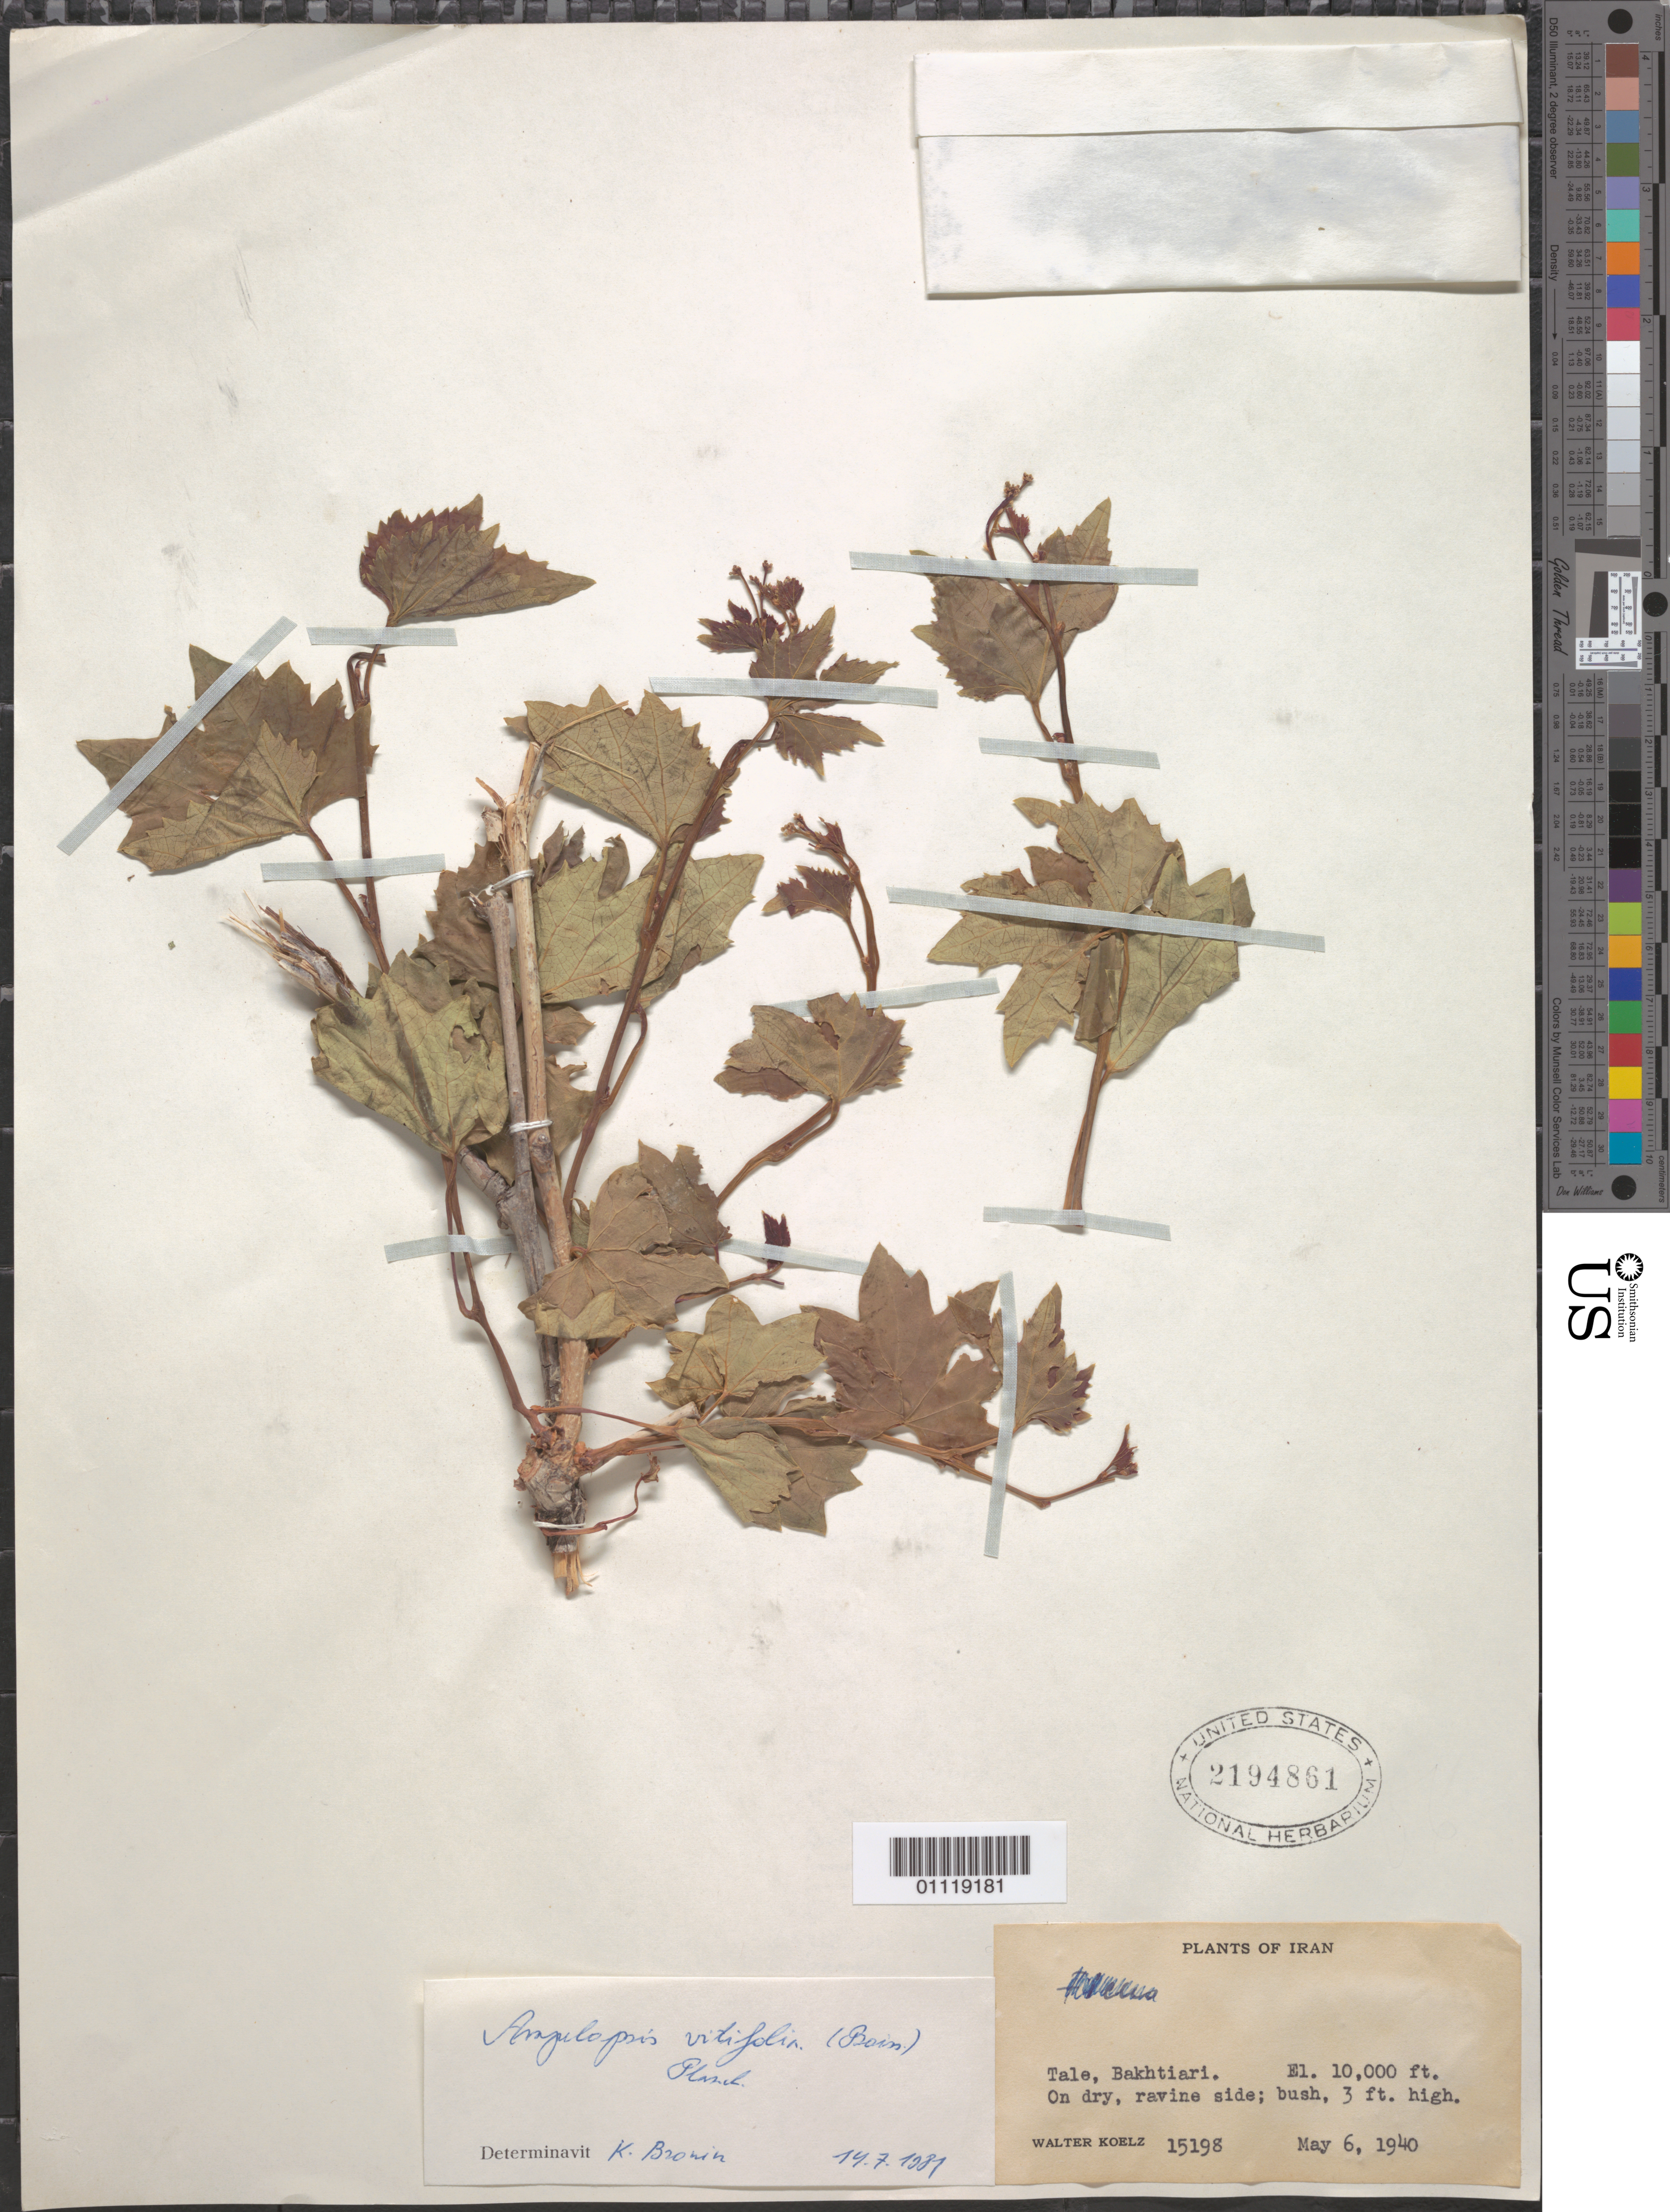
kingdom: Plantae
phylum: Tracheophyta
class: Magnoliopsida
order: Vitales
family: Vitaceae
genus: Ampelopsis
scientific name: Ampelopsis vitifolia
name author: (Boiss.) Planch.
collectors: W. N. Koelz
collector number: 15198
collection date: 1940-05-06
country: Iran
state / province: Chahar Mahaal and Bakhtiari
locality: Tale.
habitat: On dry, ravine side.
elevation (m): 3048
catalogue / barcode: US 2194861